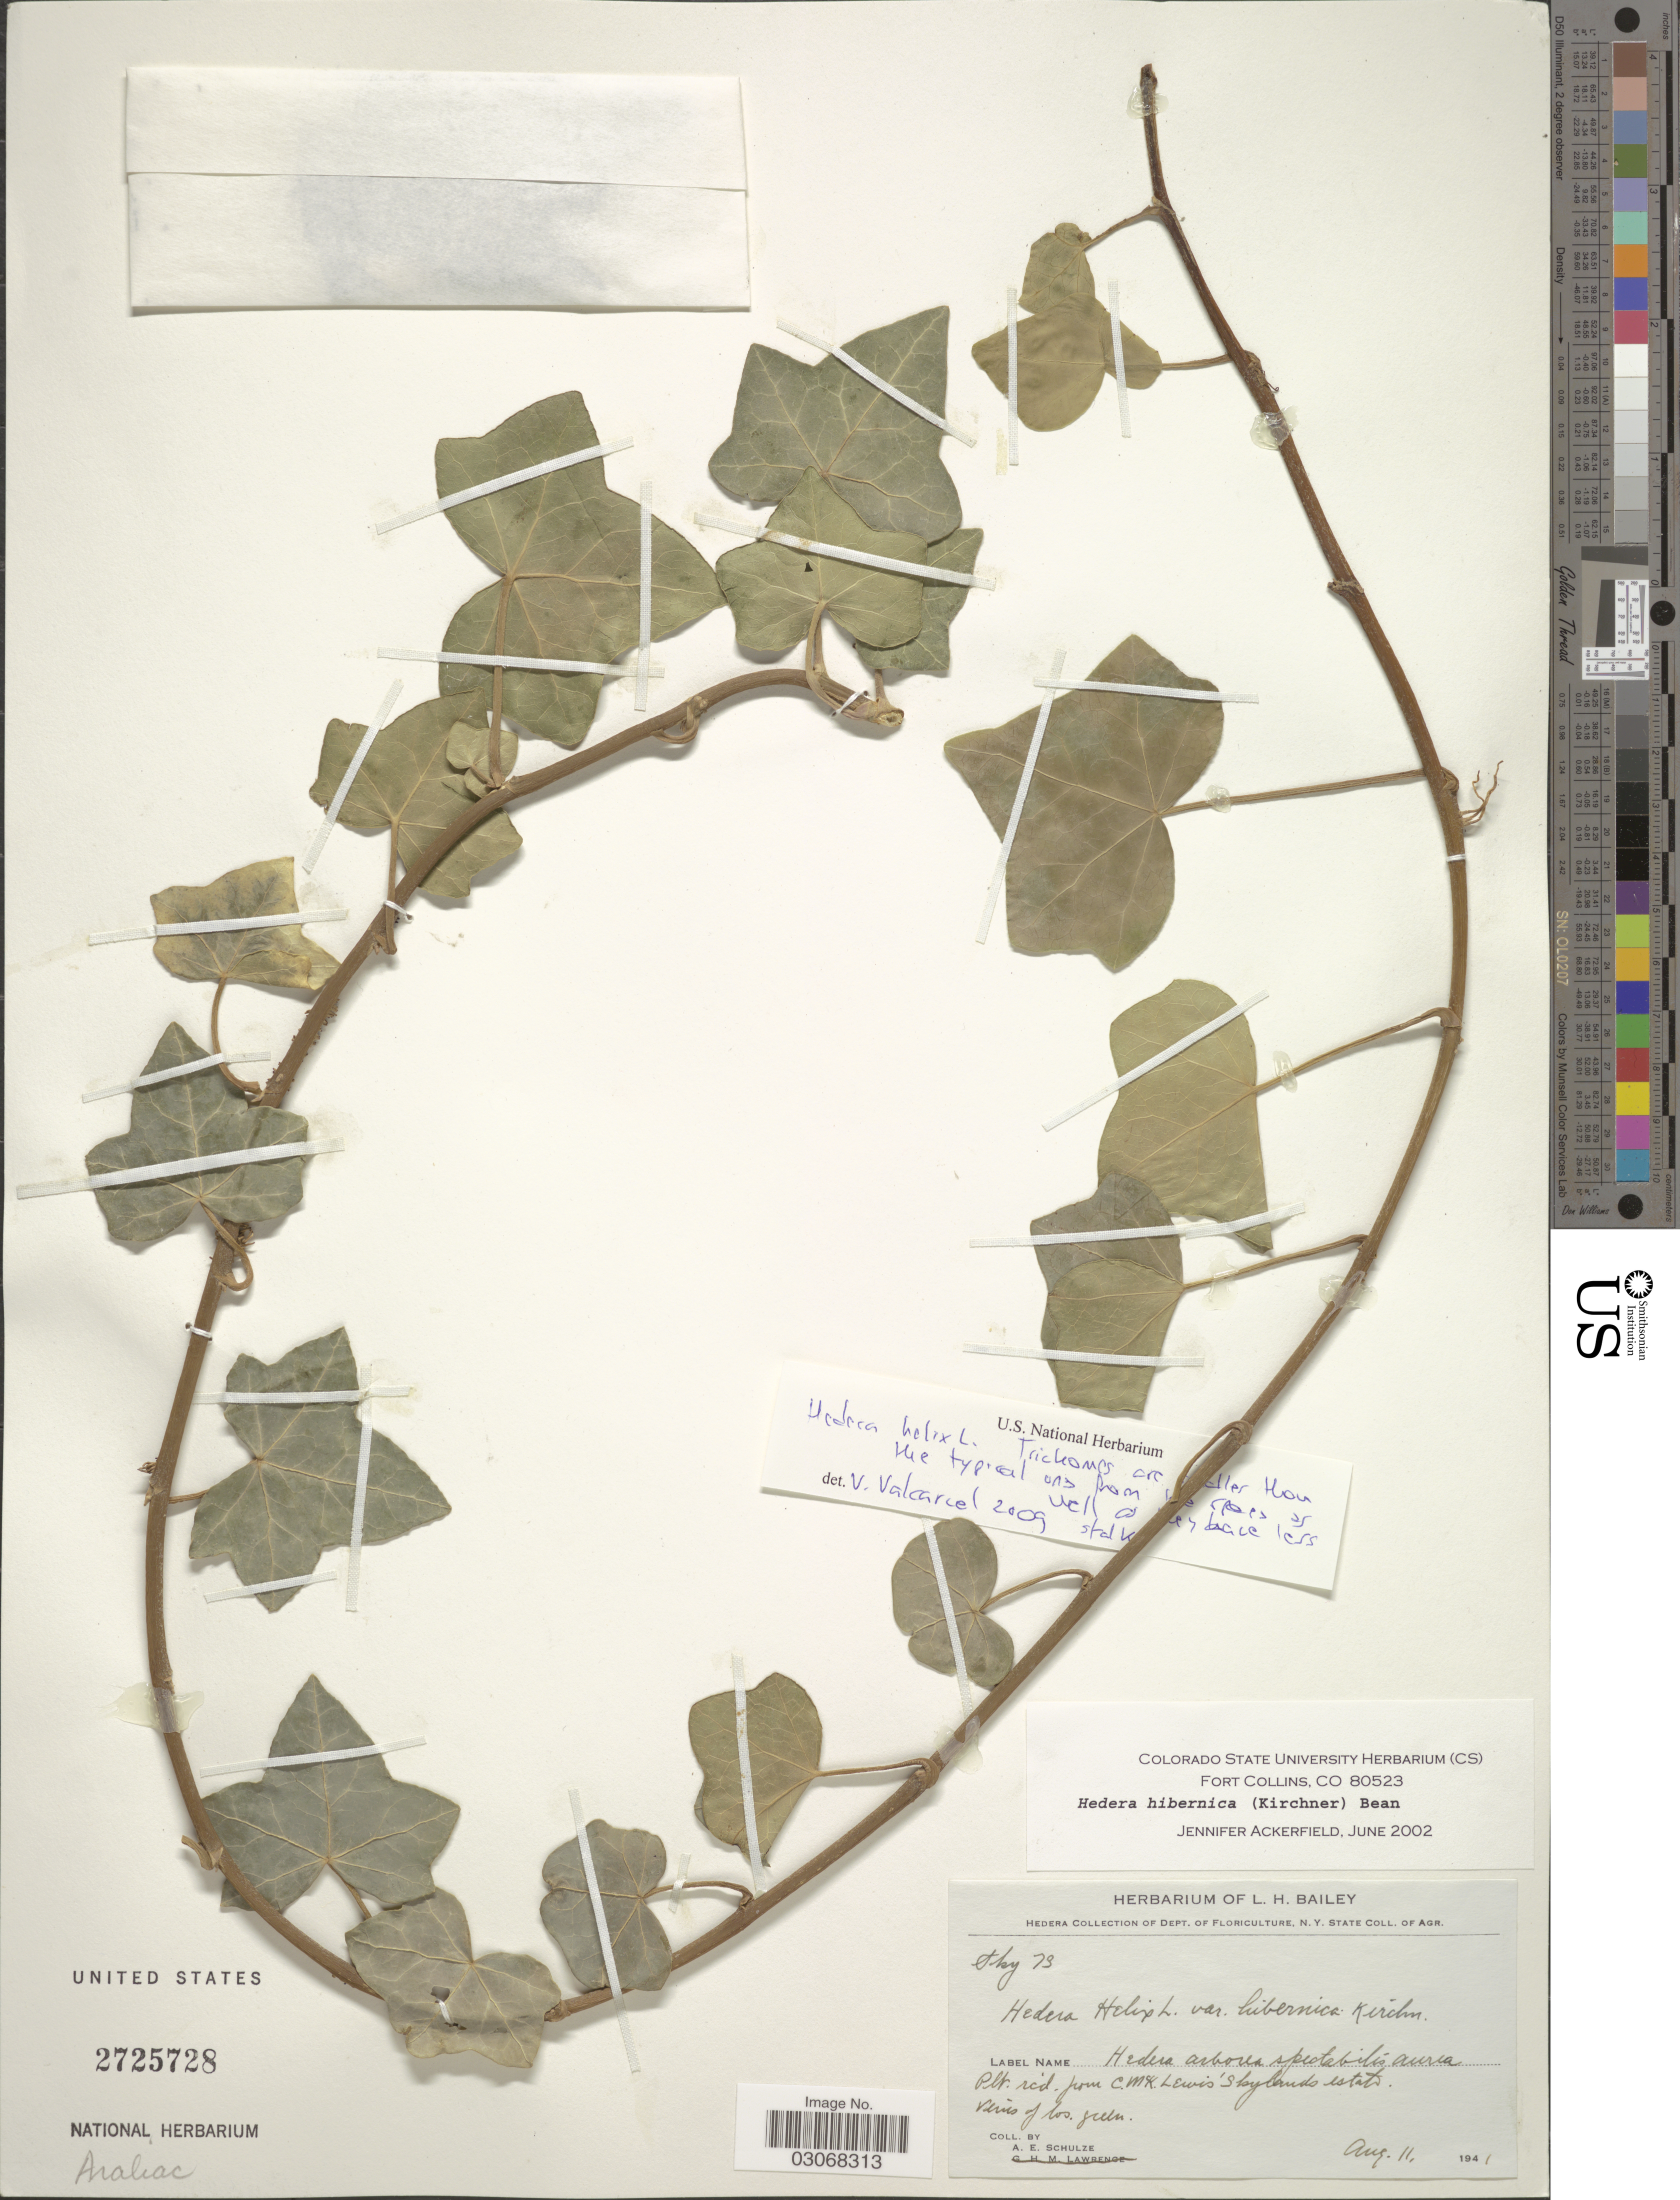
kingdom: Plantae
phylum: Tracheophyta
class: Magnoliopsida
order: Apiales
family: Araliaceae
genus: Hedera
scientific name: Hedera helix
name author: L.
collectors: A. Schulze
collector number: Sky* 73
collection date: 1941-08-11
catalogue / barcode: US 2725728